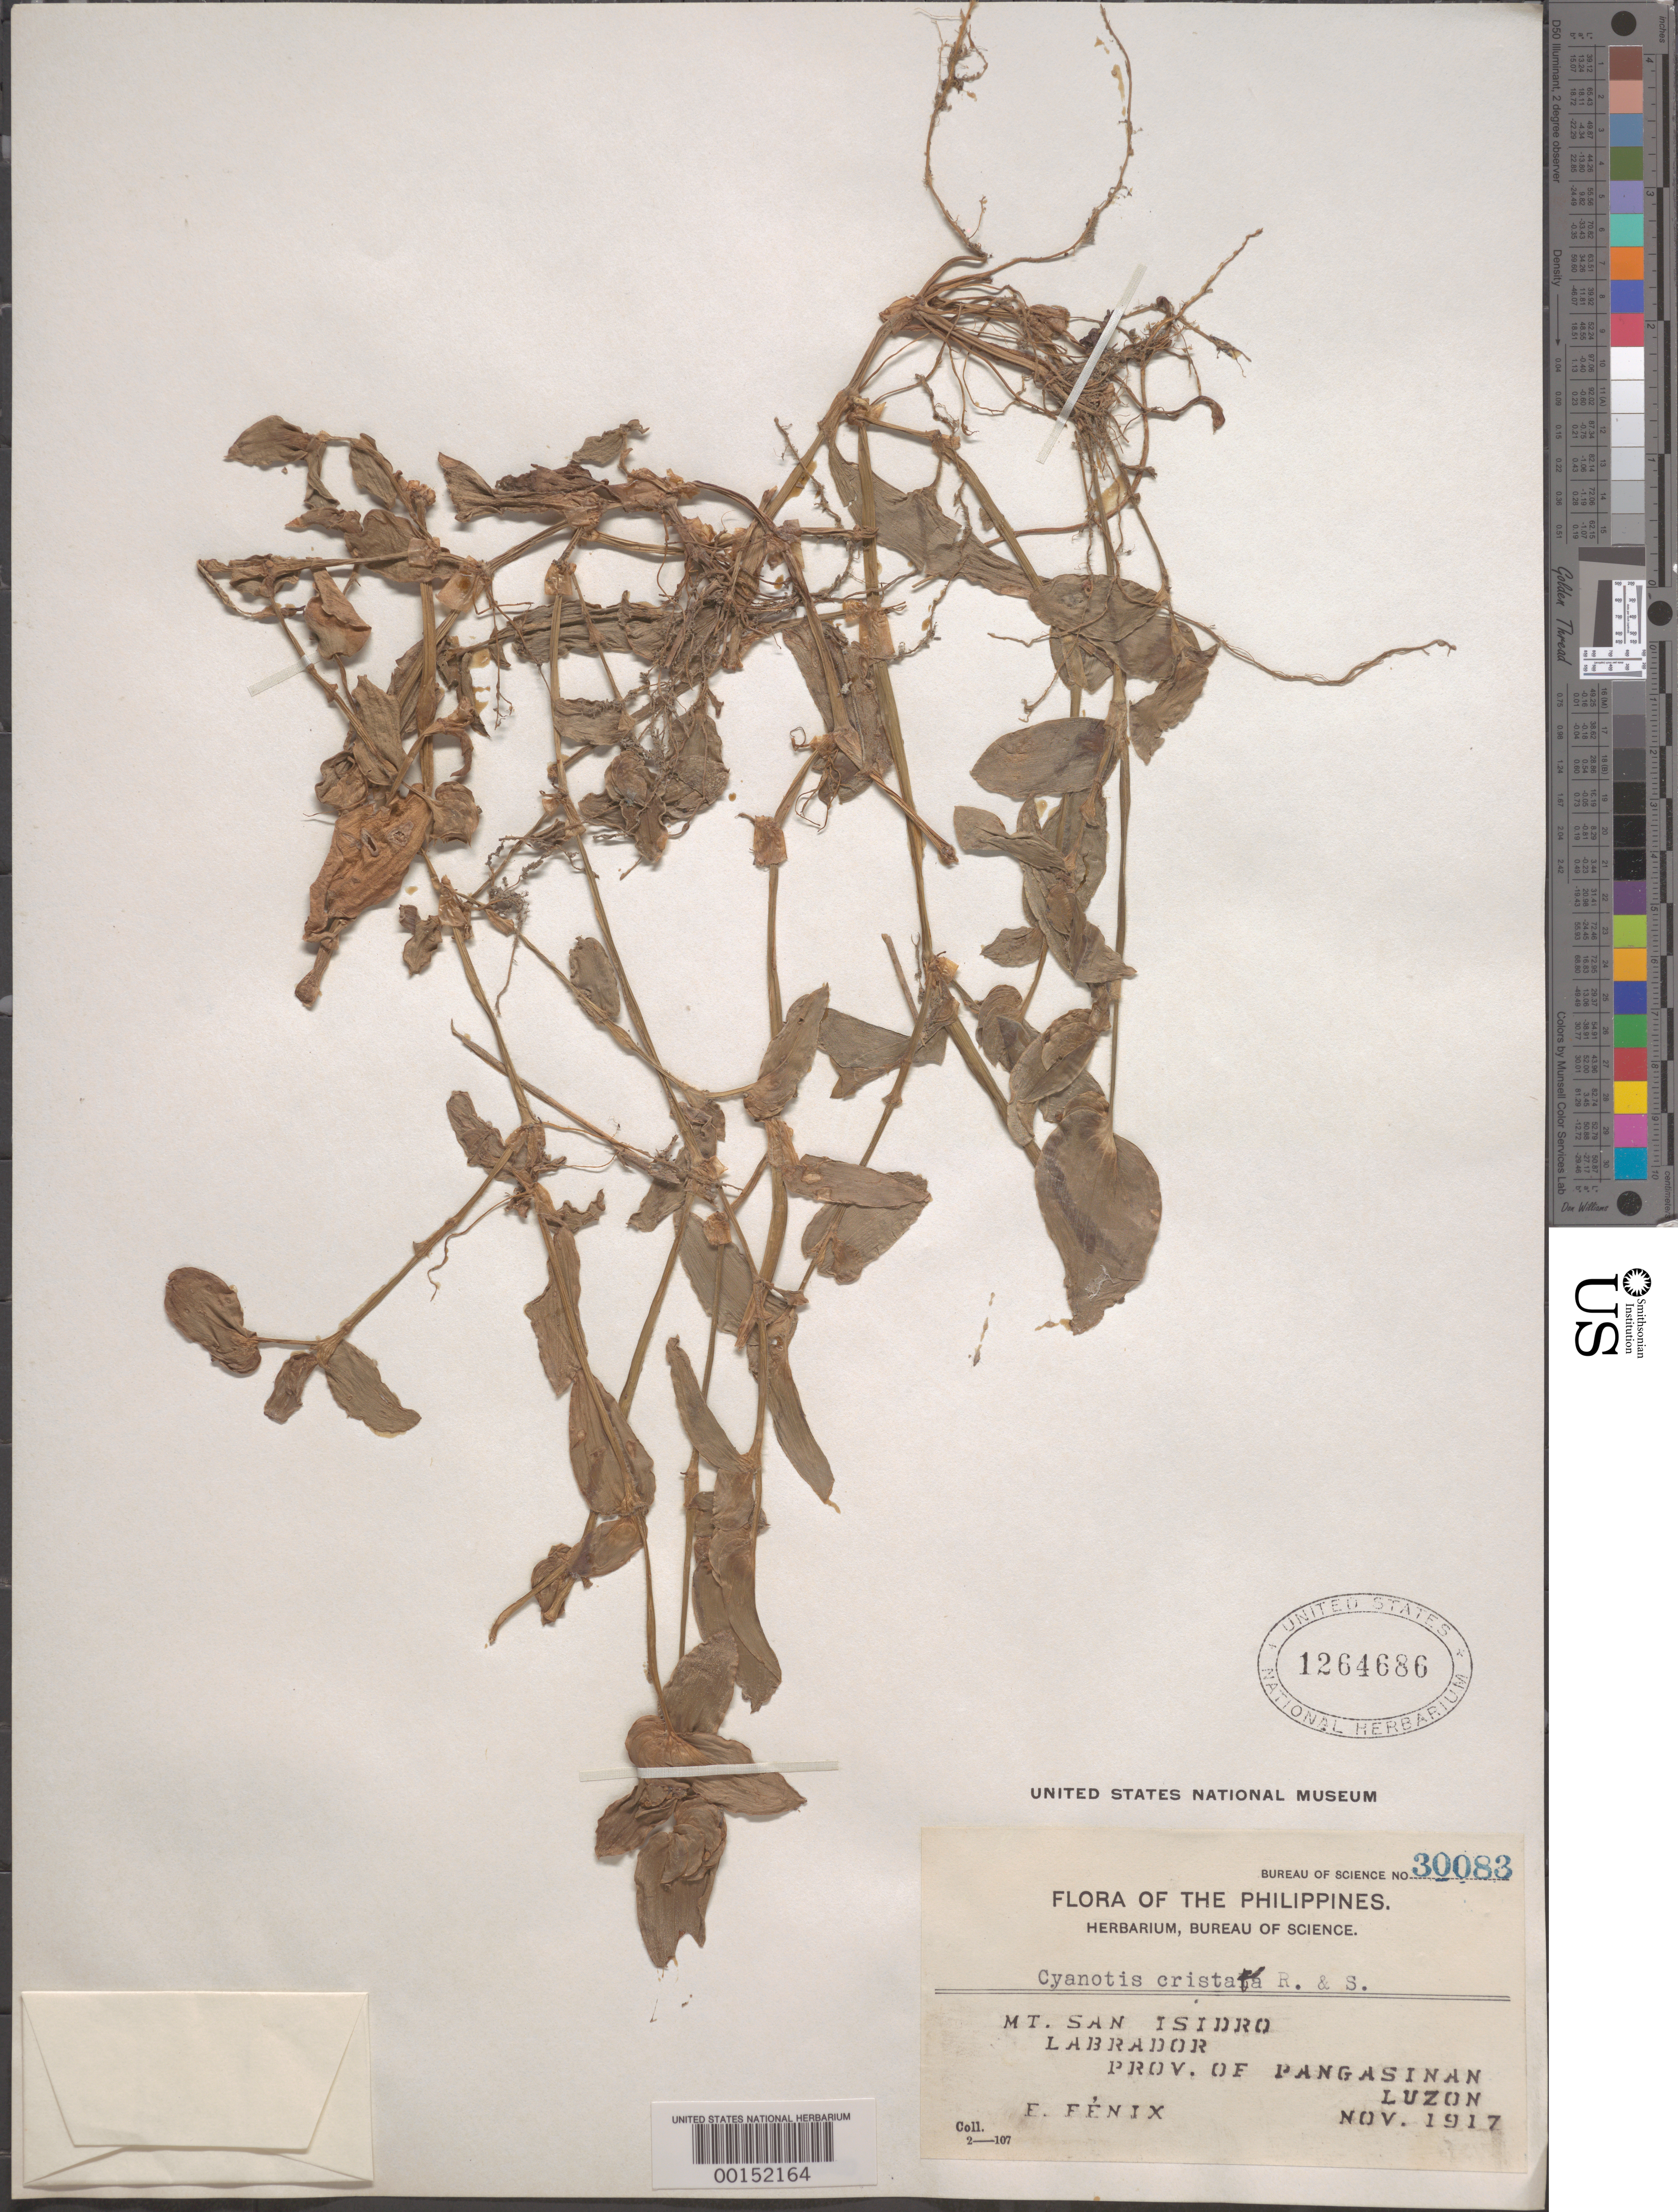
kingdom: Plantae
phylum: Tracheophyta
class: Liliopsida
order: Commelinales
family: Commelinaceae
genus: Cyanotis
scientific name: Cyanotis cristata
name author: (L.) D. Don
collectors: E. Fenix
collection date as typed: Nov 1917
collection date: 1917-11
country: Philippines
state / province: Ilocos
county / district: Pangasinan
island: Luzon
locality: Mt. san isidro, labrador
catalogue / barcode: US 1264686